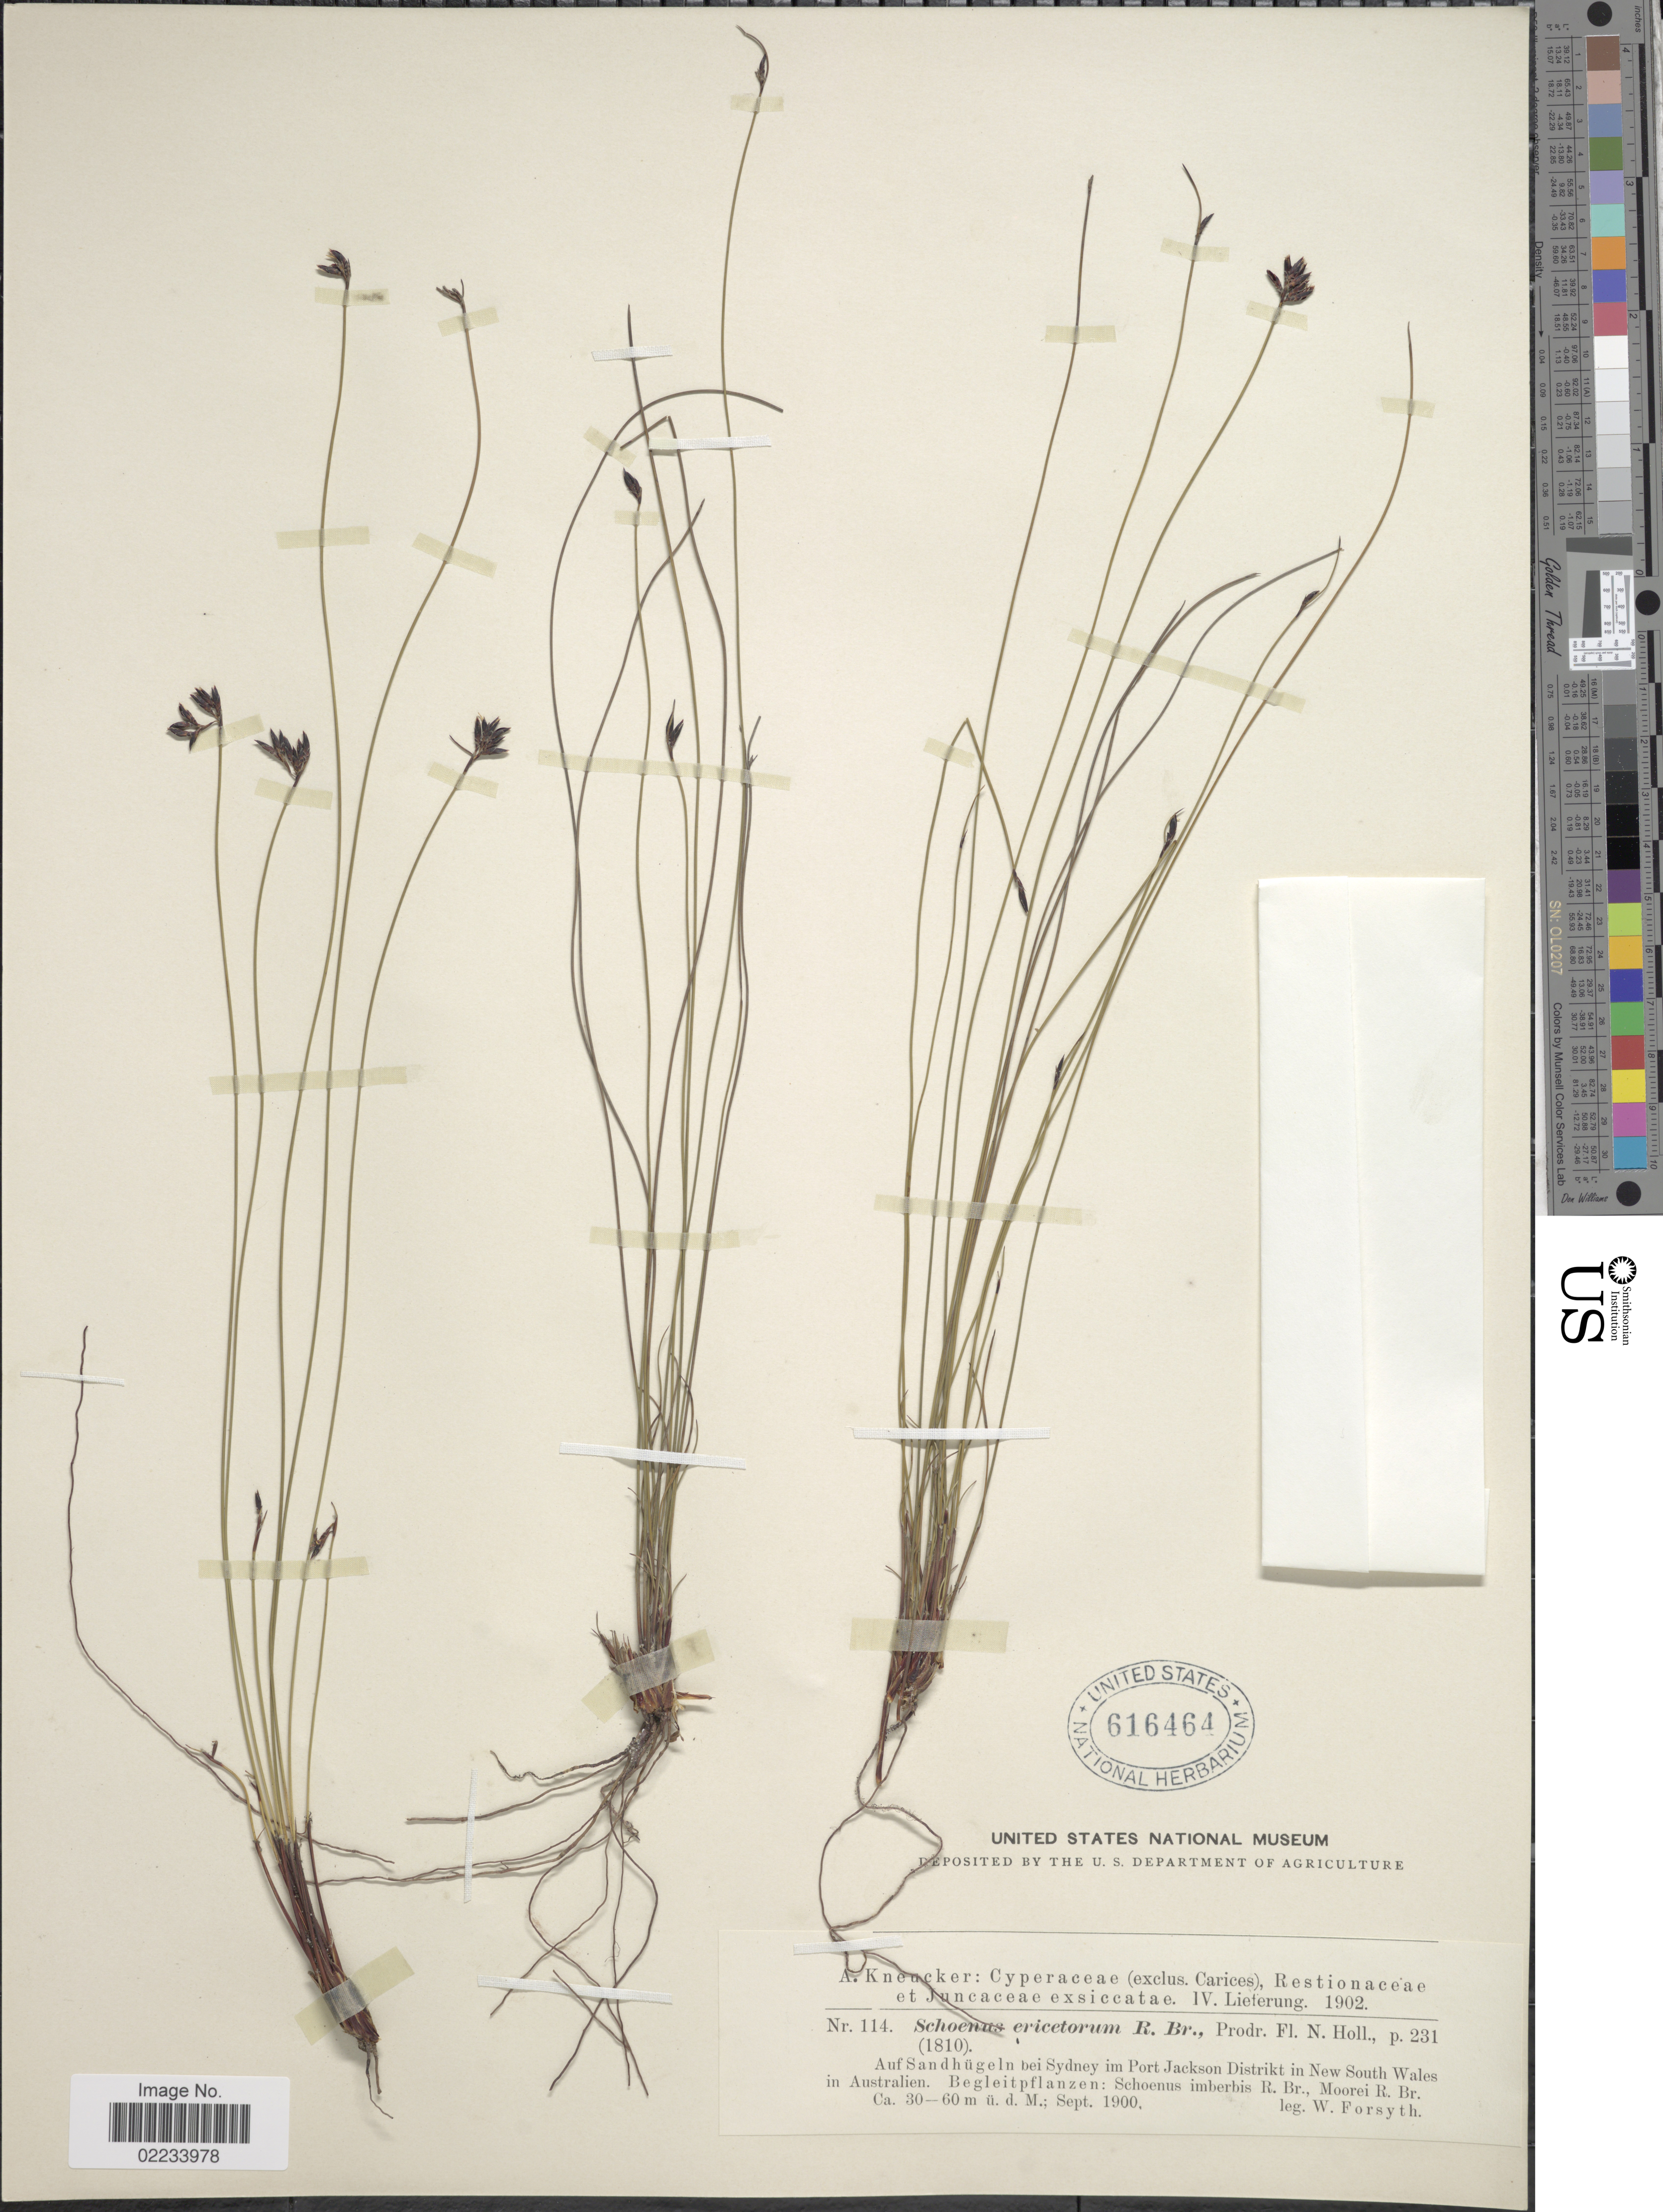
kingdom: Plantae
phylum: Tracheophyta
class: Liliopsida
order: Poales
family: Cyperaceae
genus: Schoenus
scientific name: Schoenus ericetorum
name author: R. Br.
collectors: W. Forsyth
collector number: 114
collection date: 1900-09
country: Australia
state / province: New South Wales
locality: Auf Sandhügeln bei Sydney im Port Jackson Distrikt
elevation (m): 30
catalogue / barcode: US 616464